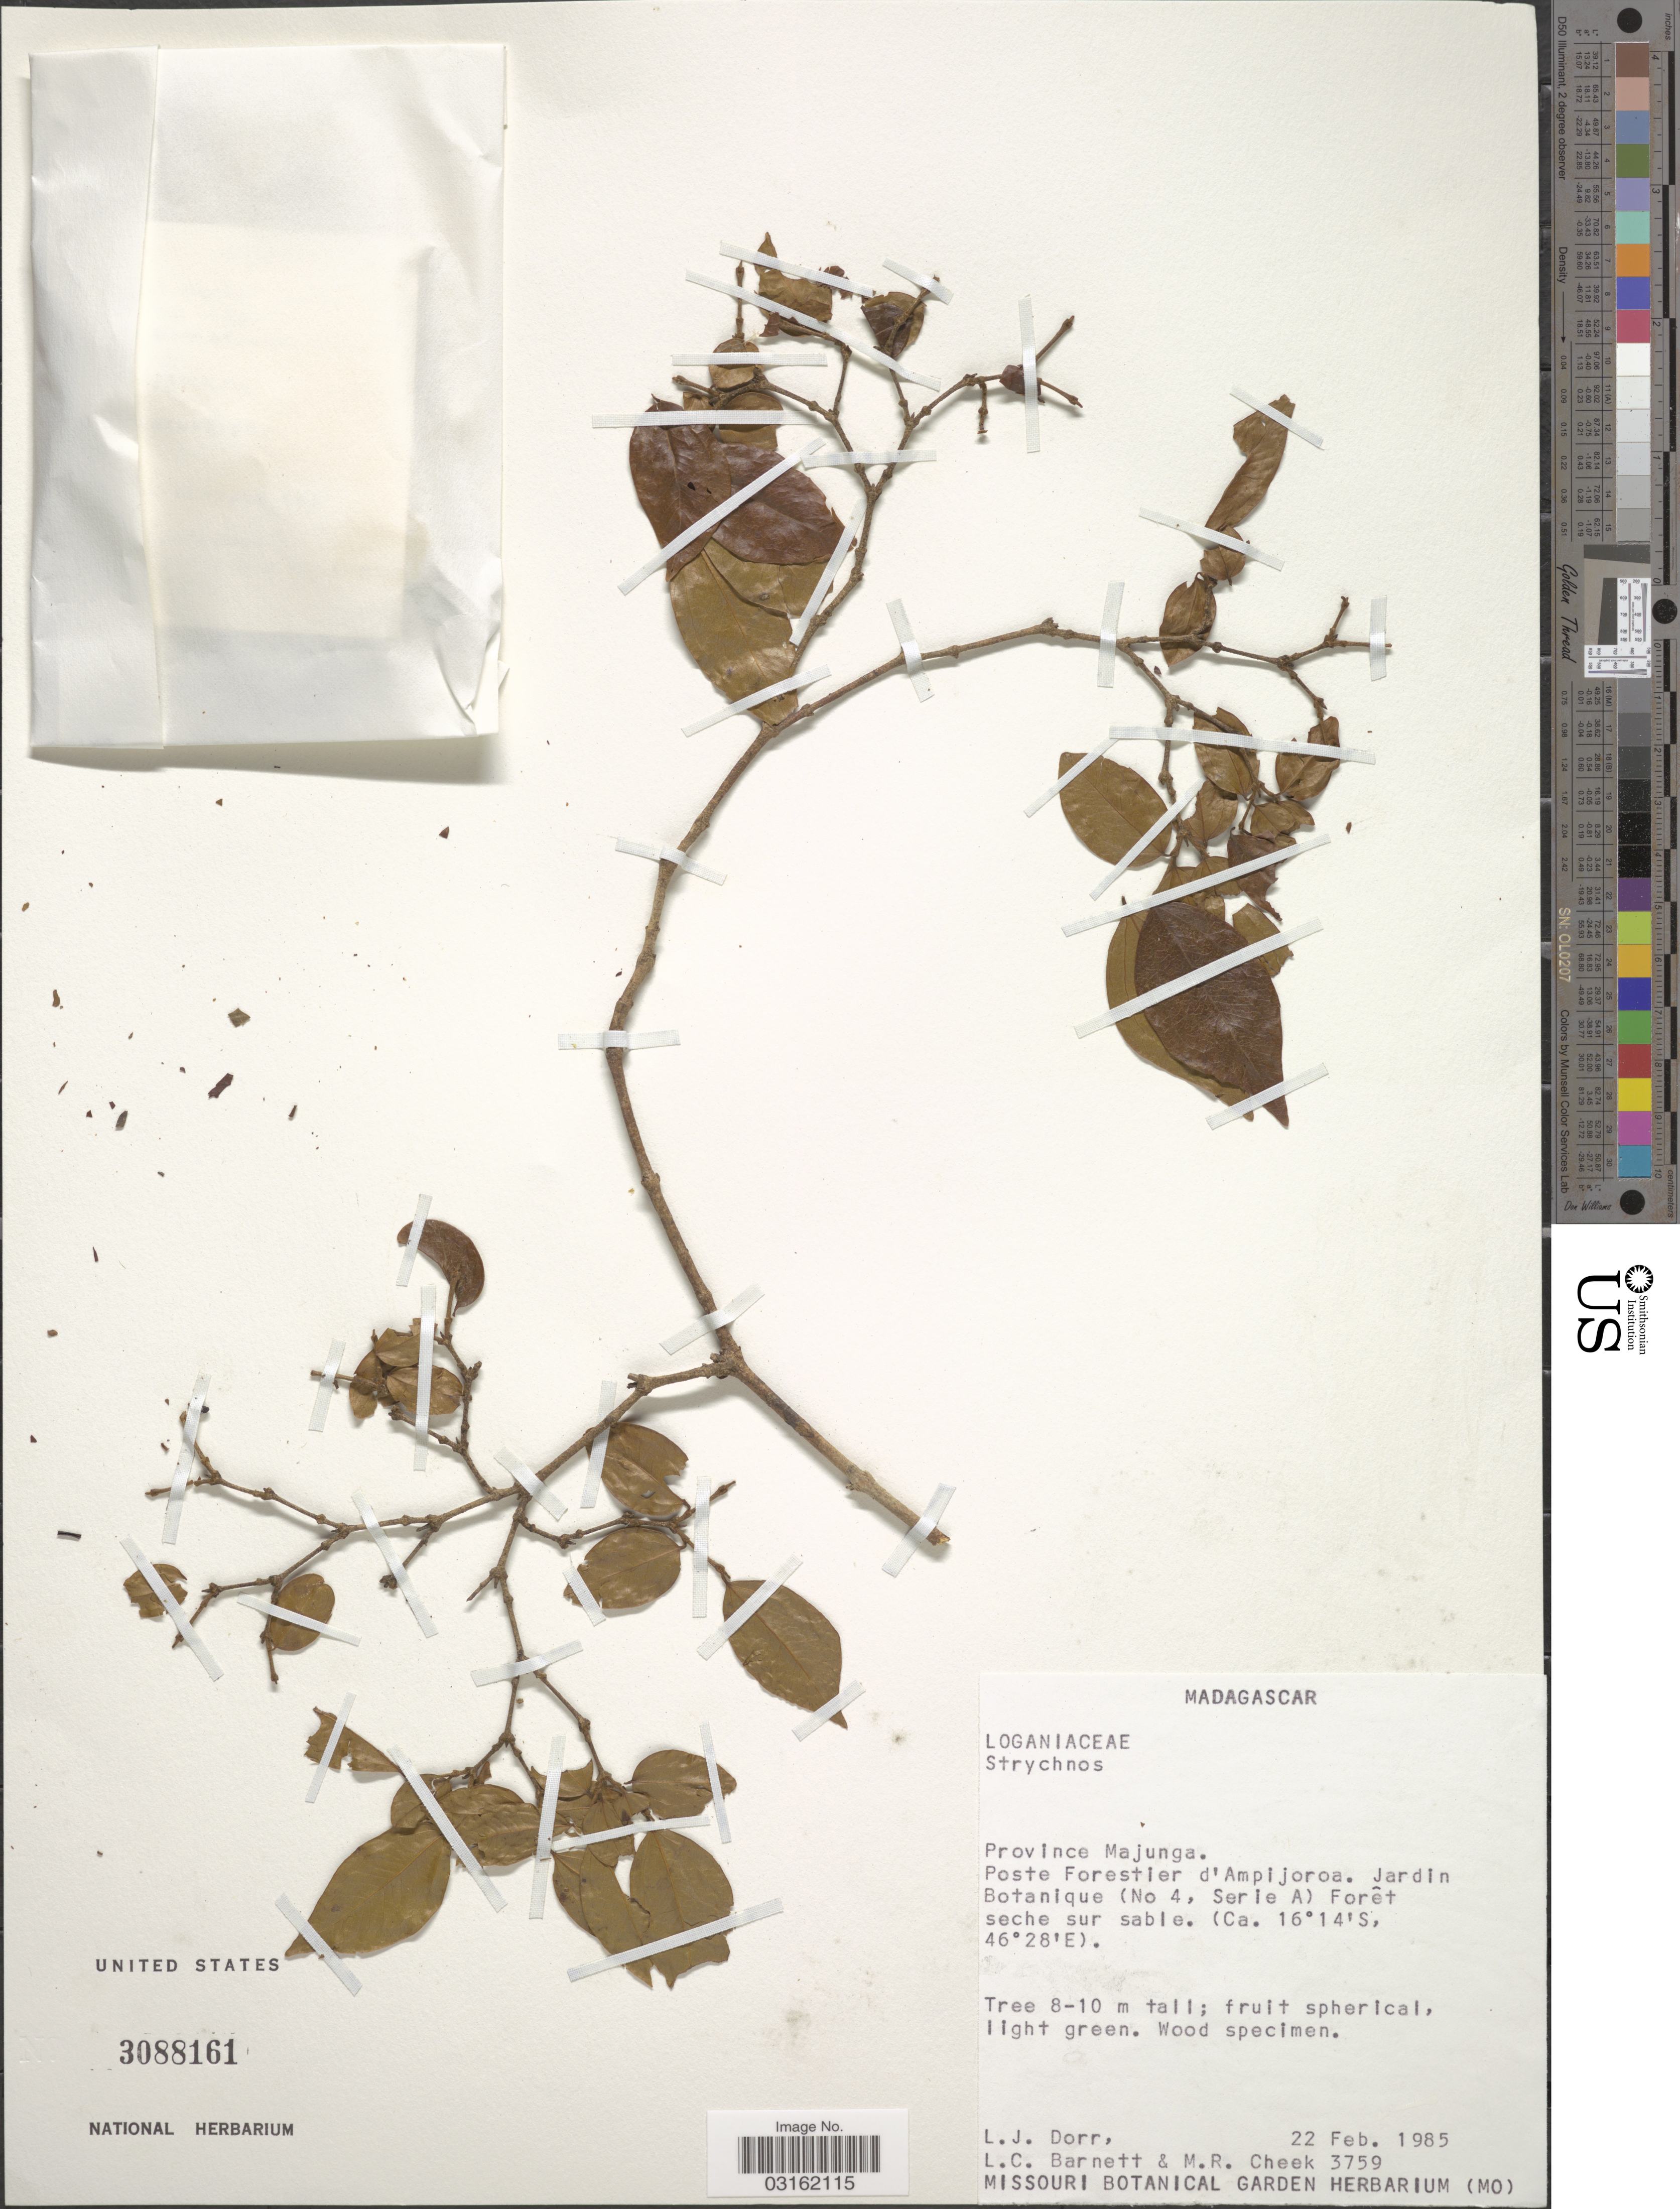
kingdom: Plantae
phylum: Tracheophyta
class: Magnoliopsida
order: Gentianales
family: Loganiaceae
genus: Strychnos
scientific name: Strychnos sp.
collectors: L. J. Dorr, L. C. Barnett & M. Cheek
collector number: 3759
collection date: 1985-02-22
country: Madagascar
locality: Province Majunga. Poste Forestier d'Ampijoroa. Jardin Botanique (No 4, Serie A) Forêt seche sur sable.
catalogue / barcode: US 3088161